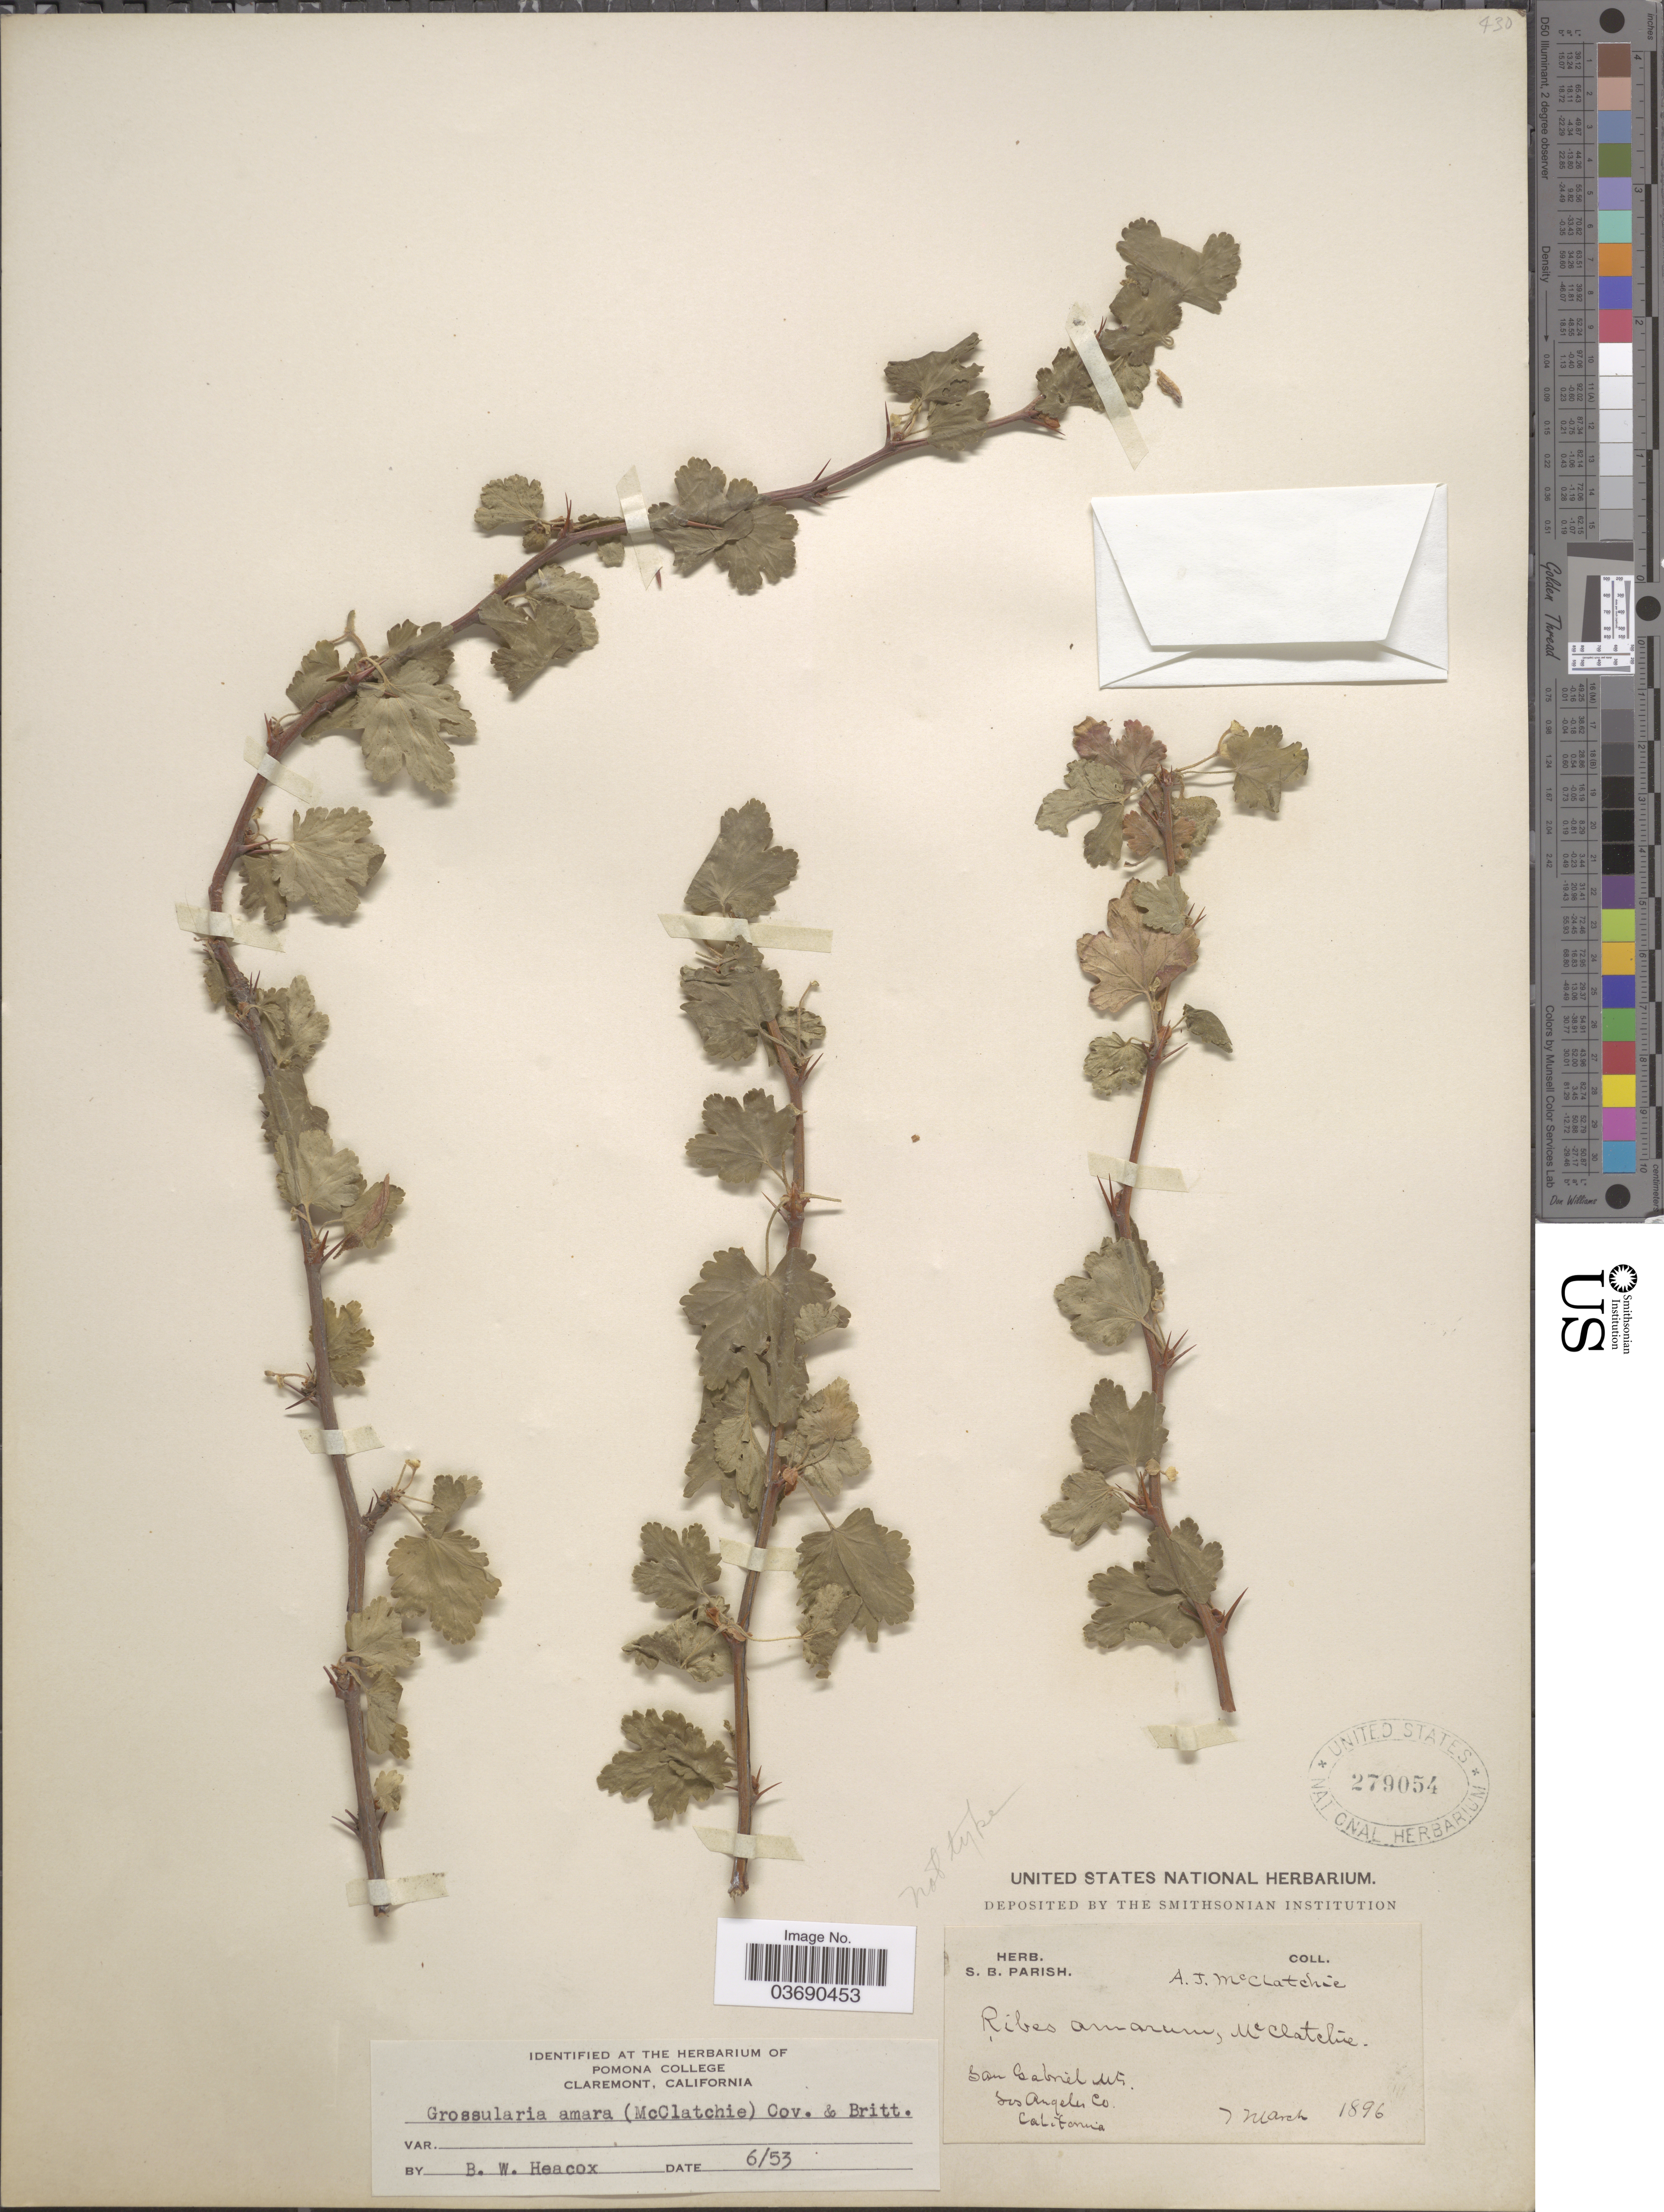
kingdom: Plantae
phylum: Tracheophyta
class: Magnoliopsida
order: Saxifragales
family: Grossulariaceae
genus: Ribes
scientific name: Ribes amarum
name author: McClatchie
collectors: A. J. McClatchie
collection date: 1896-03-07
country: United States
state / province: California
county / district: Los Angeles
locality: San Gabriel Mts. Los Angeles Co.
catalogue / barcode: US 279054